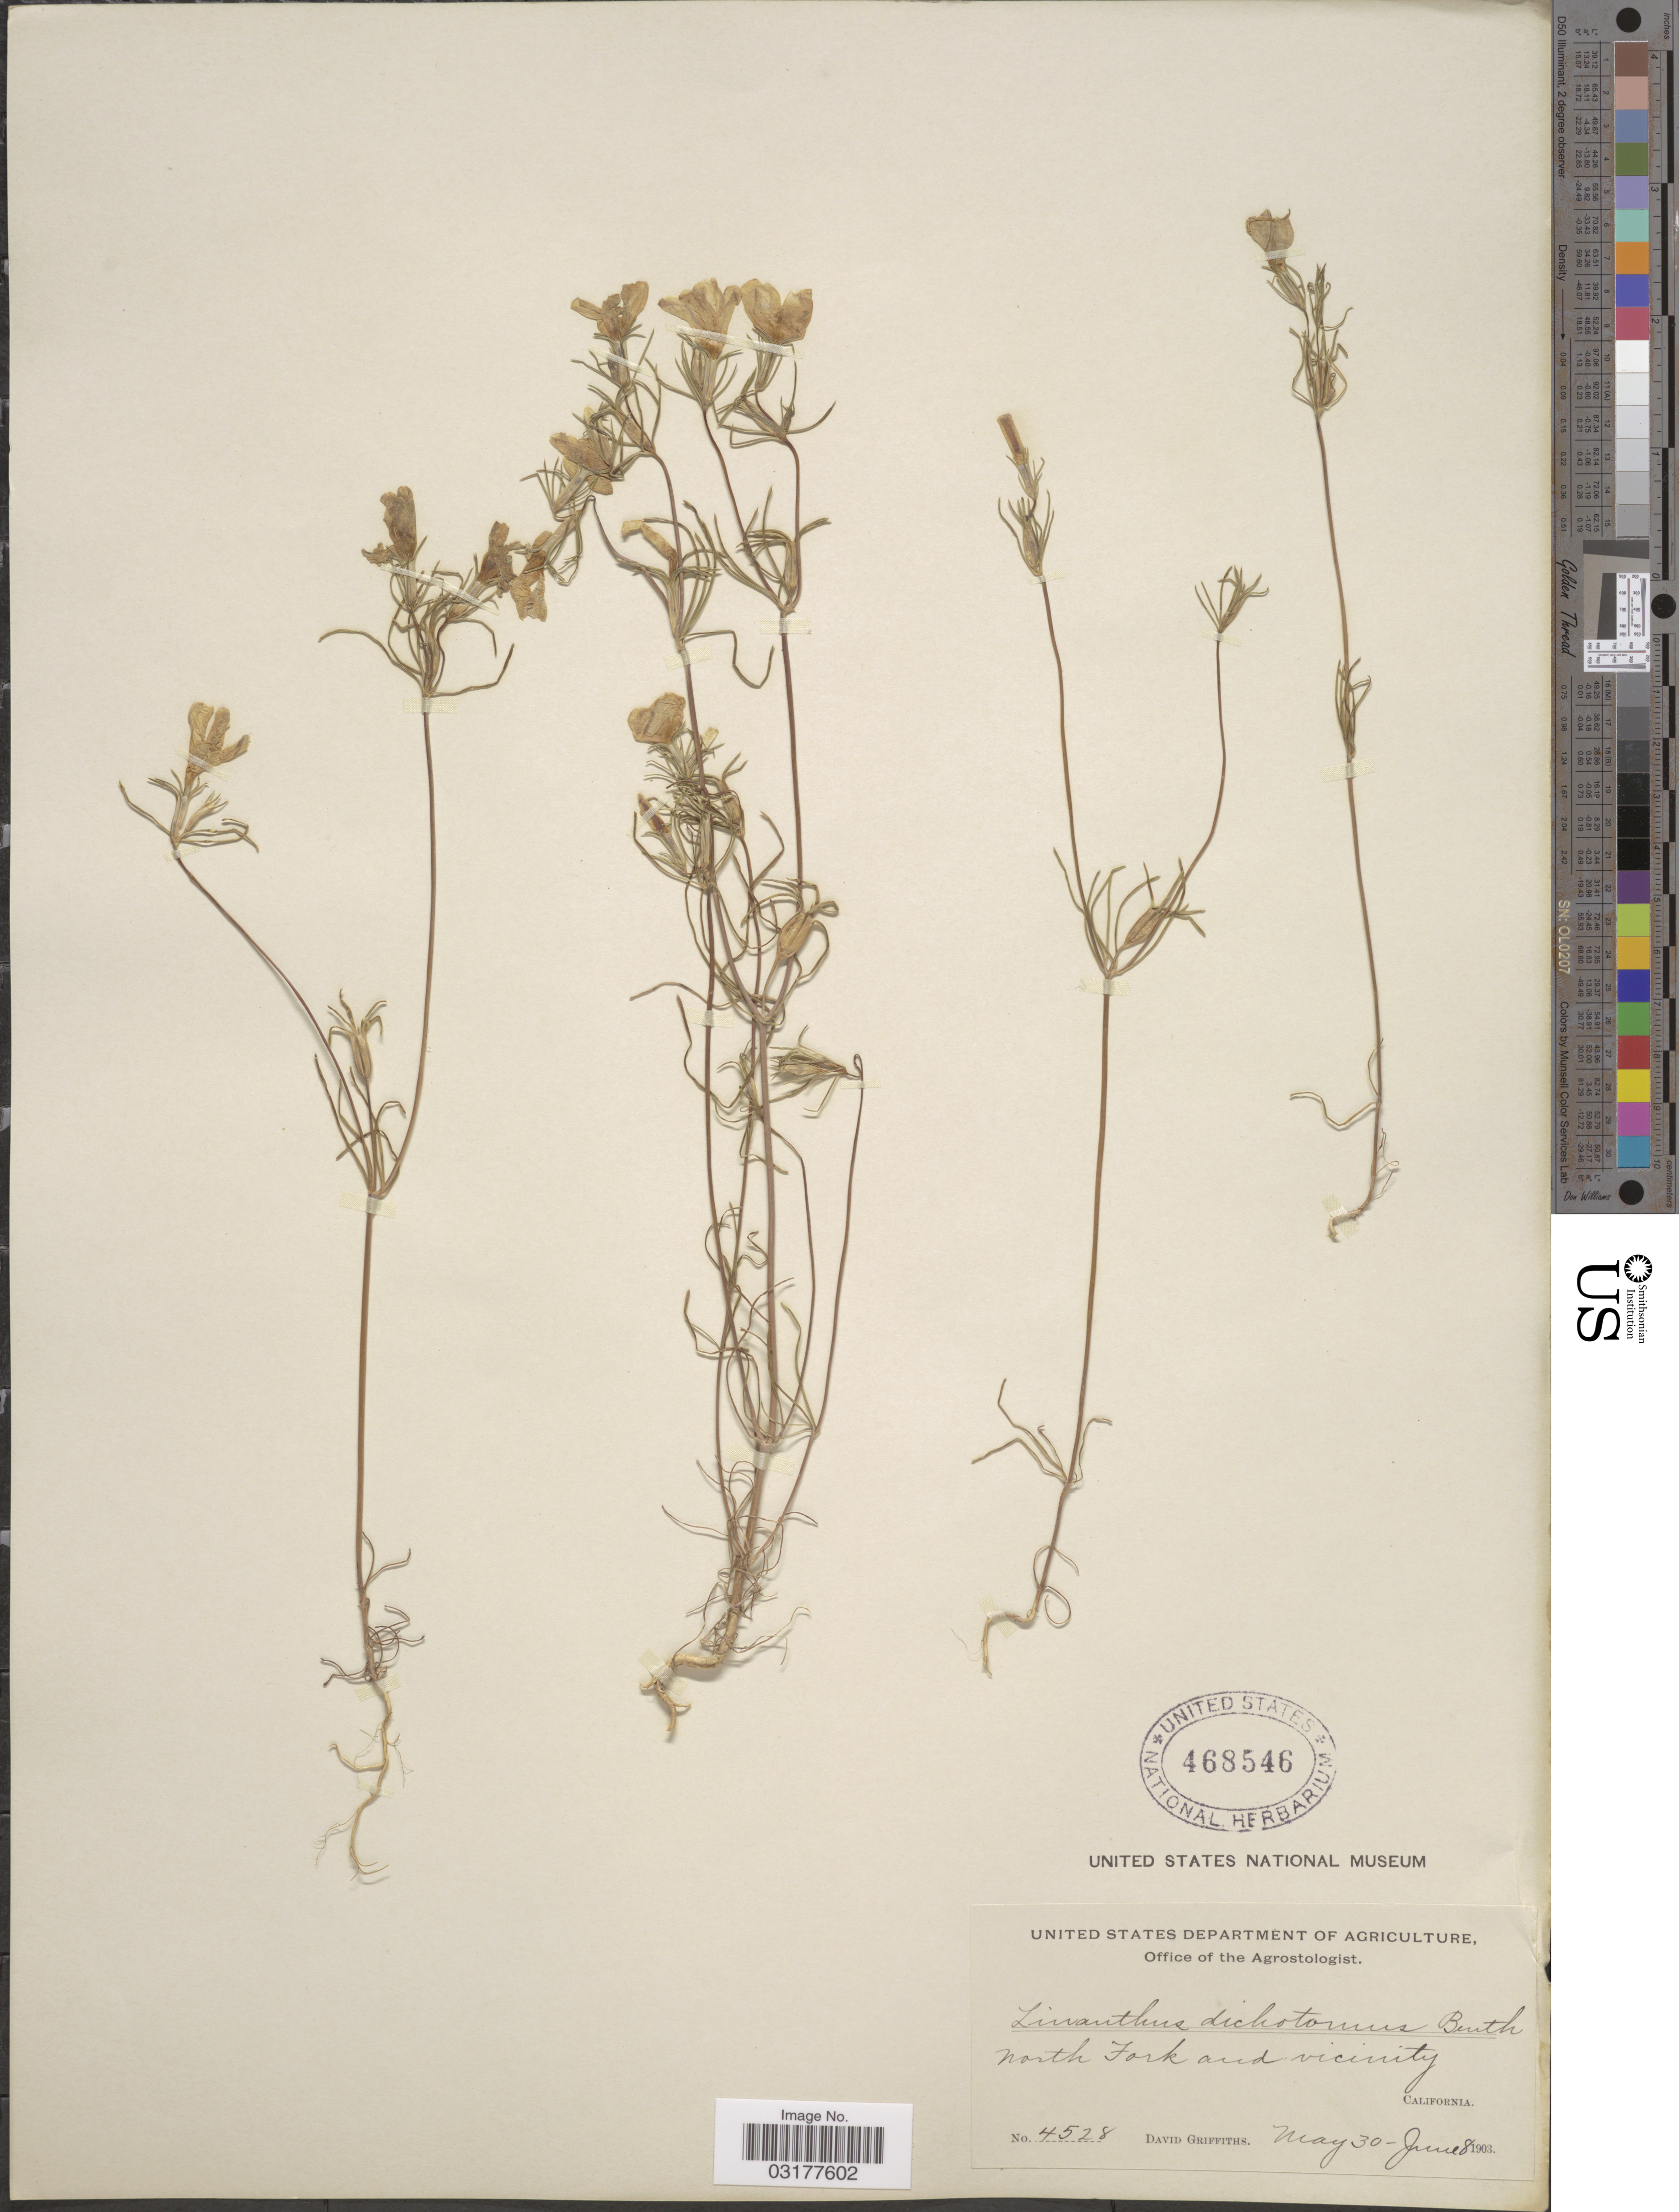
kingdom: Plantae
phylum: Tracheophyta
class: Magnoliopsida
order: Ericales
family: Polemoniaceae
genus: Linanthus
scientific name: Linanthus dichotomus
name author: Benth.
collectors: D. Griffiths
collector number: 4528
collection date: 1903-05-30/1903-06-08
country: United States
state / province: California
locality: North Fork and vicinity.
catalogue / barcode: US 468546